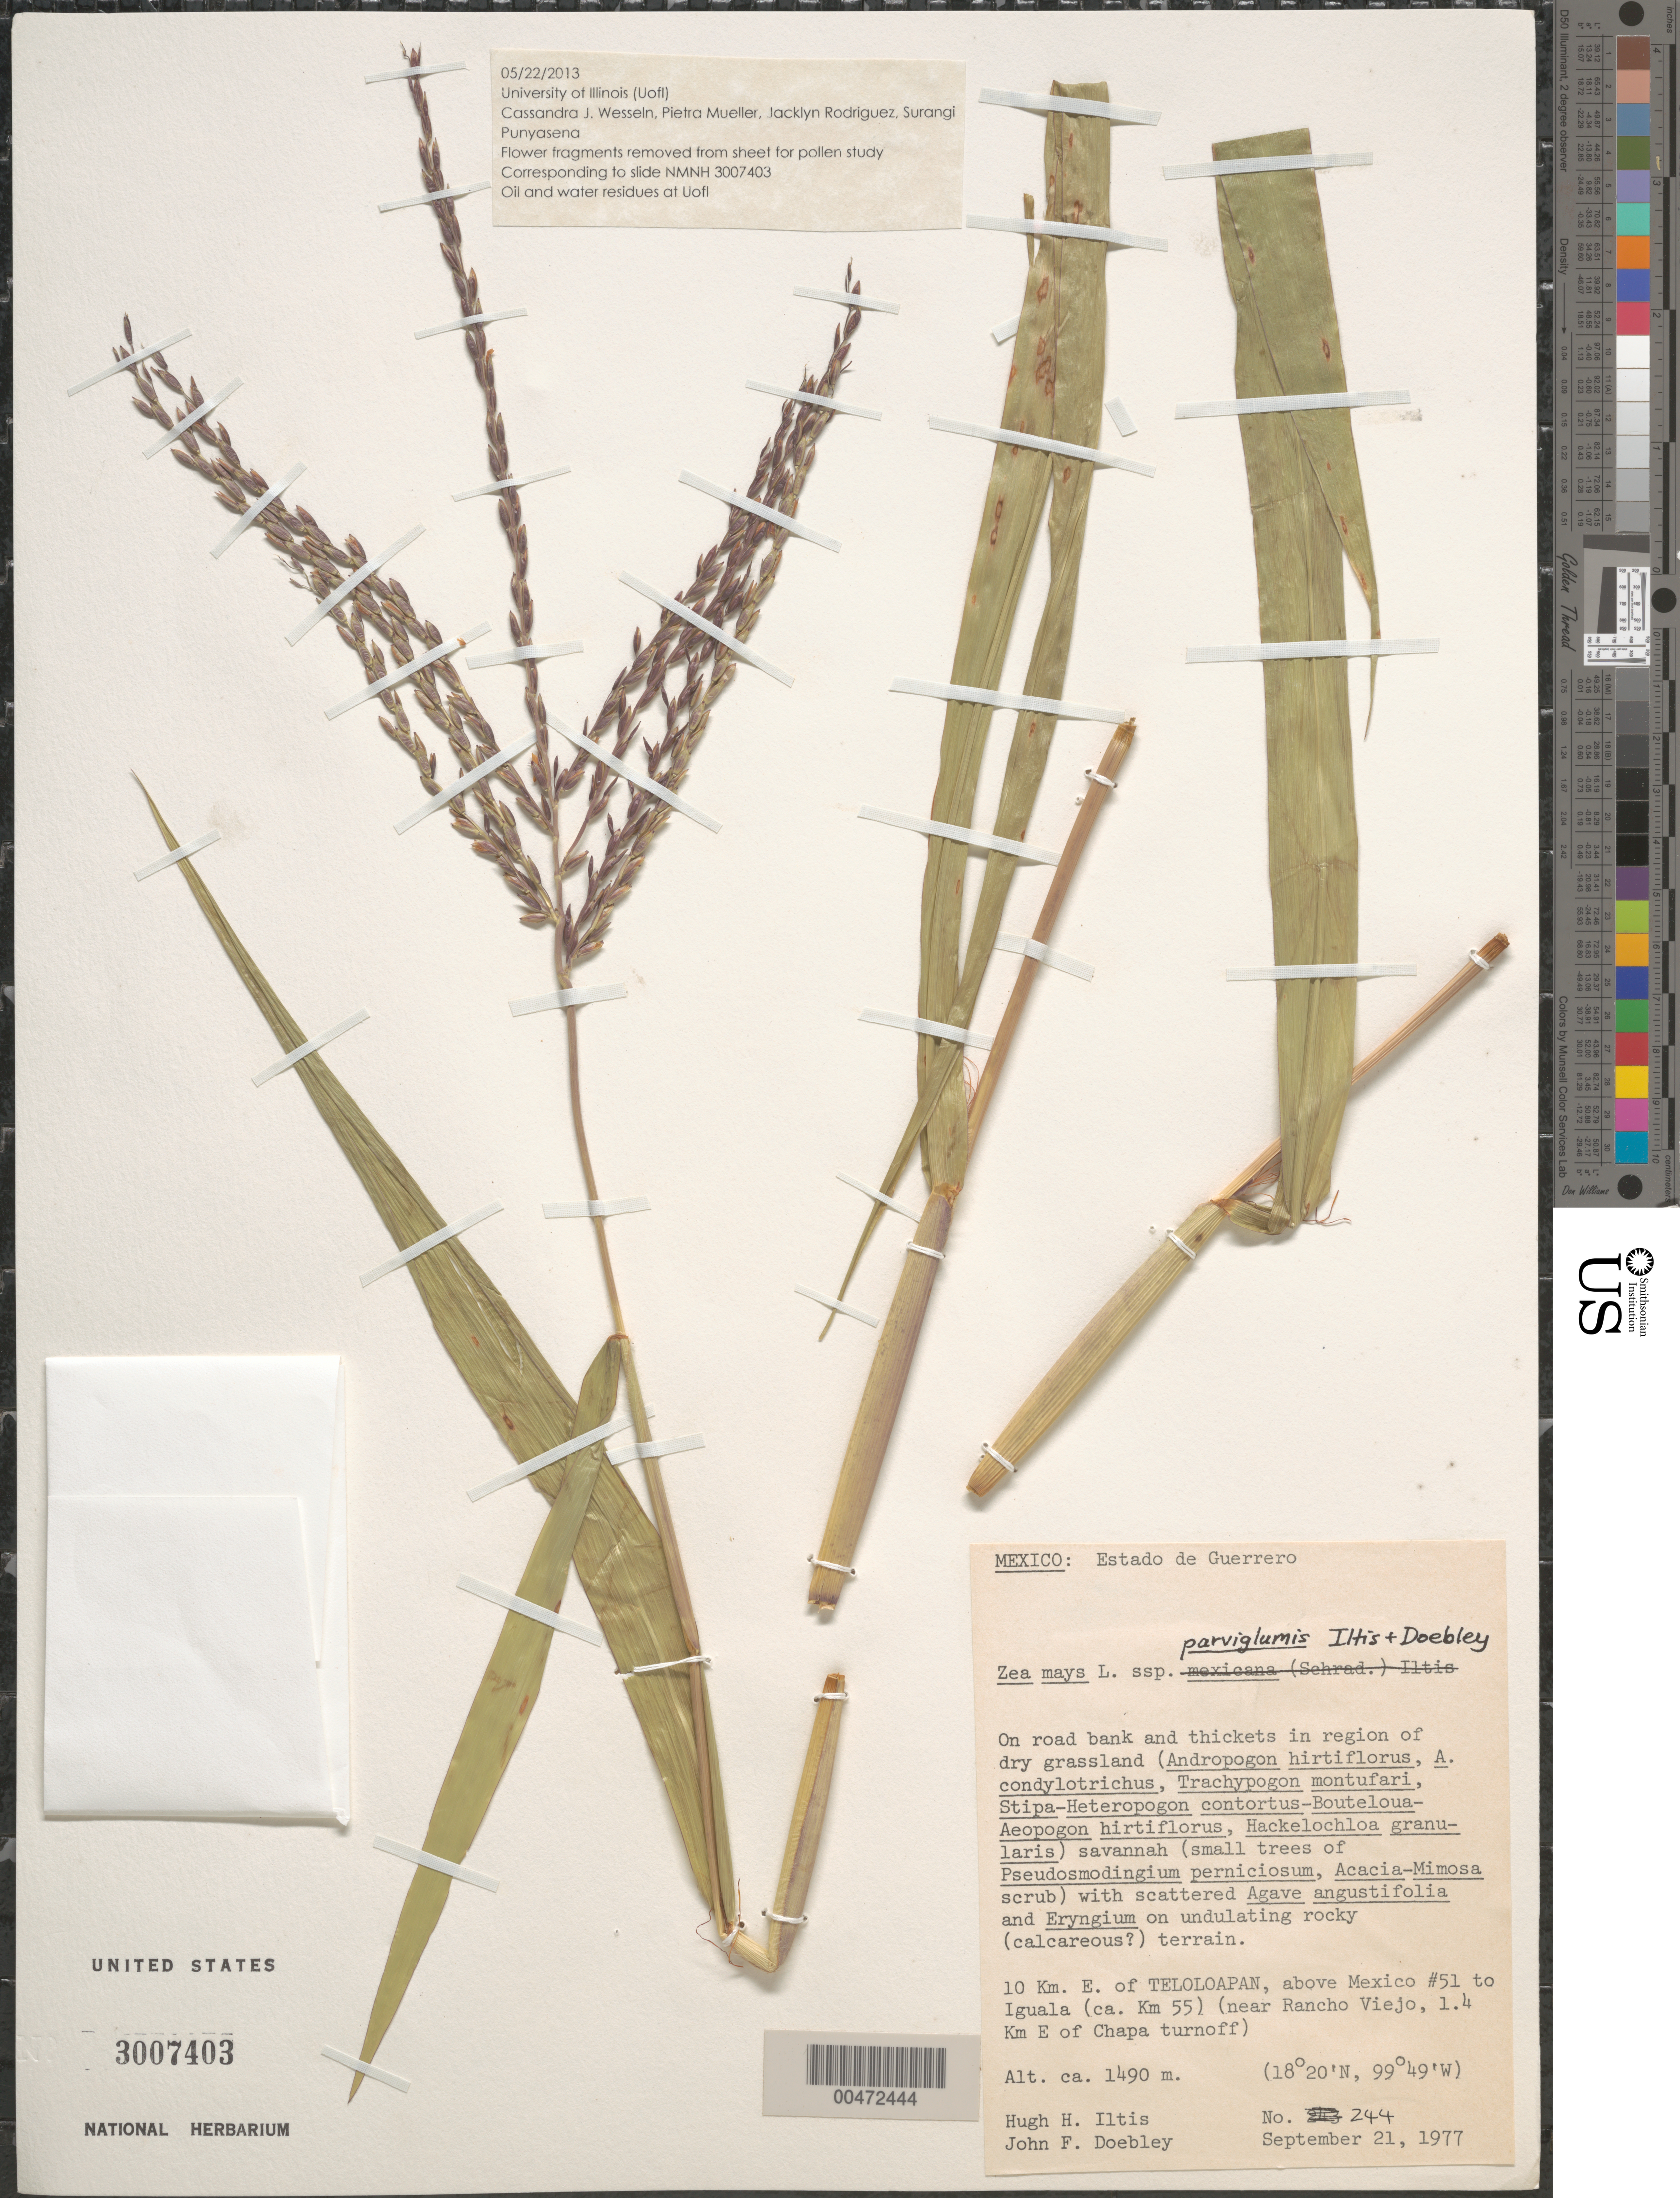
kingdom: Plantae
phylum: Tracheophyta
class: Liliopsida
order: Poales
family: Poaceae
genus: Zea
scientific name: Zea mays subsp. parviglumis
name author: Iltis & Doebley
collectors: H. H. Iltis & J. F. Doebley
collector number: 244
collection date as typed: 21 Sep 1977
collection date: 1977-09-21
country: Mexico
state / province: Guerrero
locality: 10 km E of Teloloapan, above Mexico #51 to Iguala (ca. Km 55) (near Rancho Viejo, 1.4 km E of Chapa turnoff)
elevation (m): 1490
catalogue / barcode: US 3007403